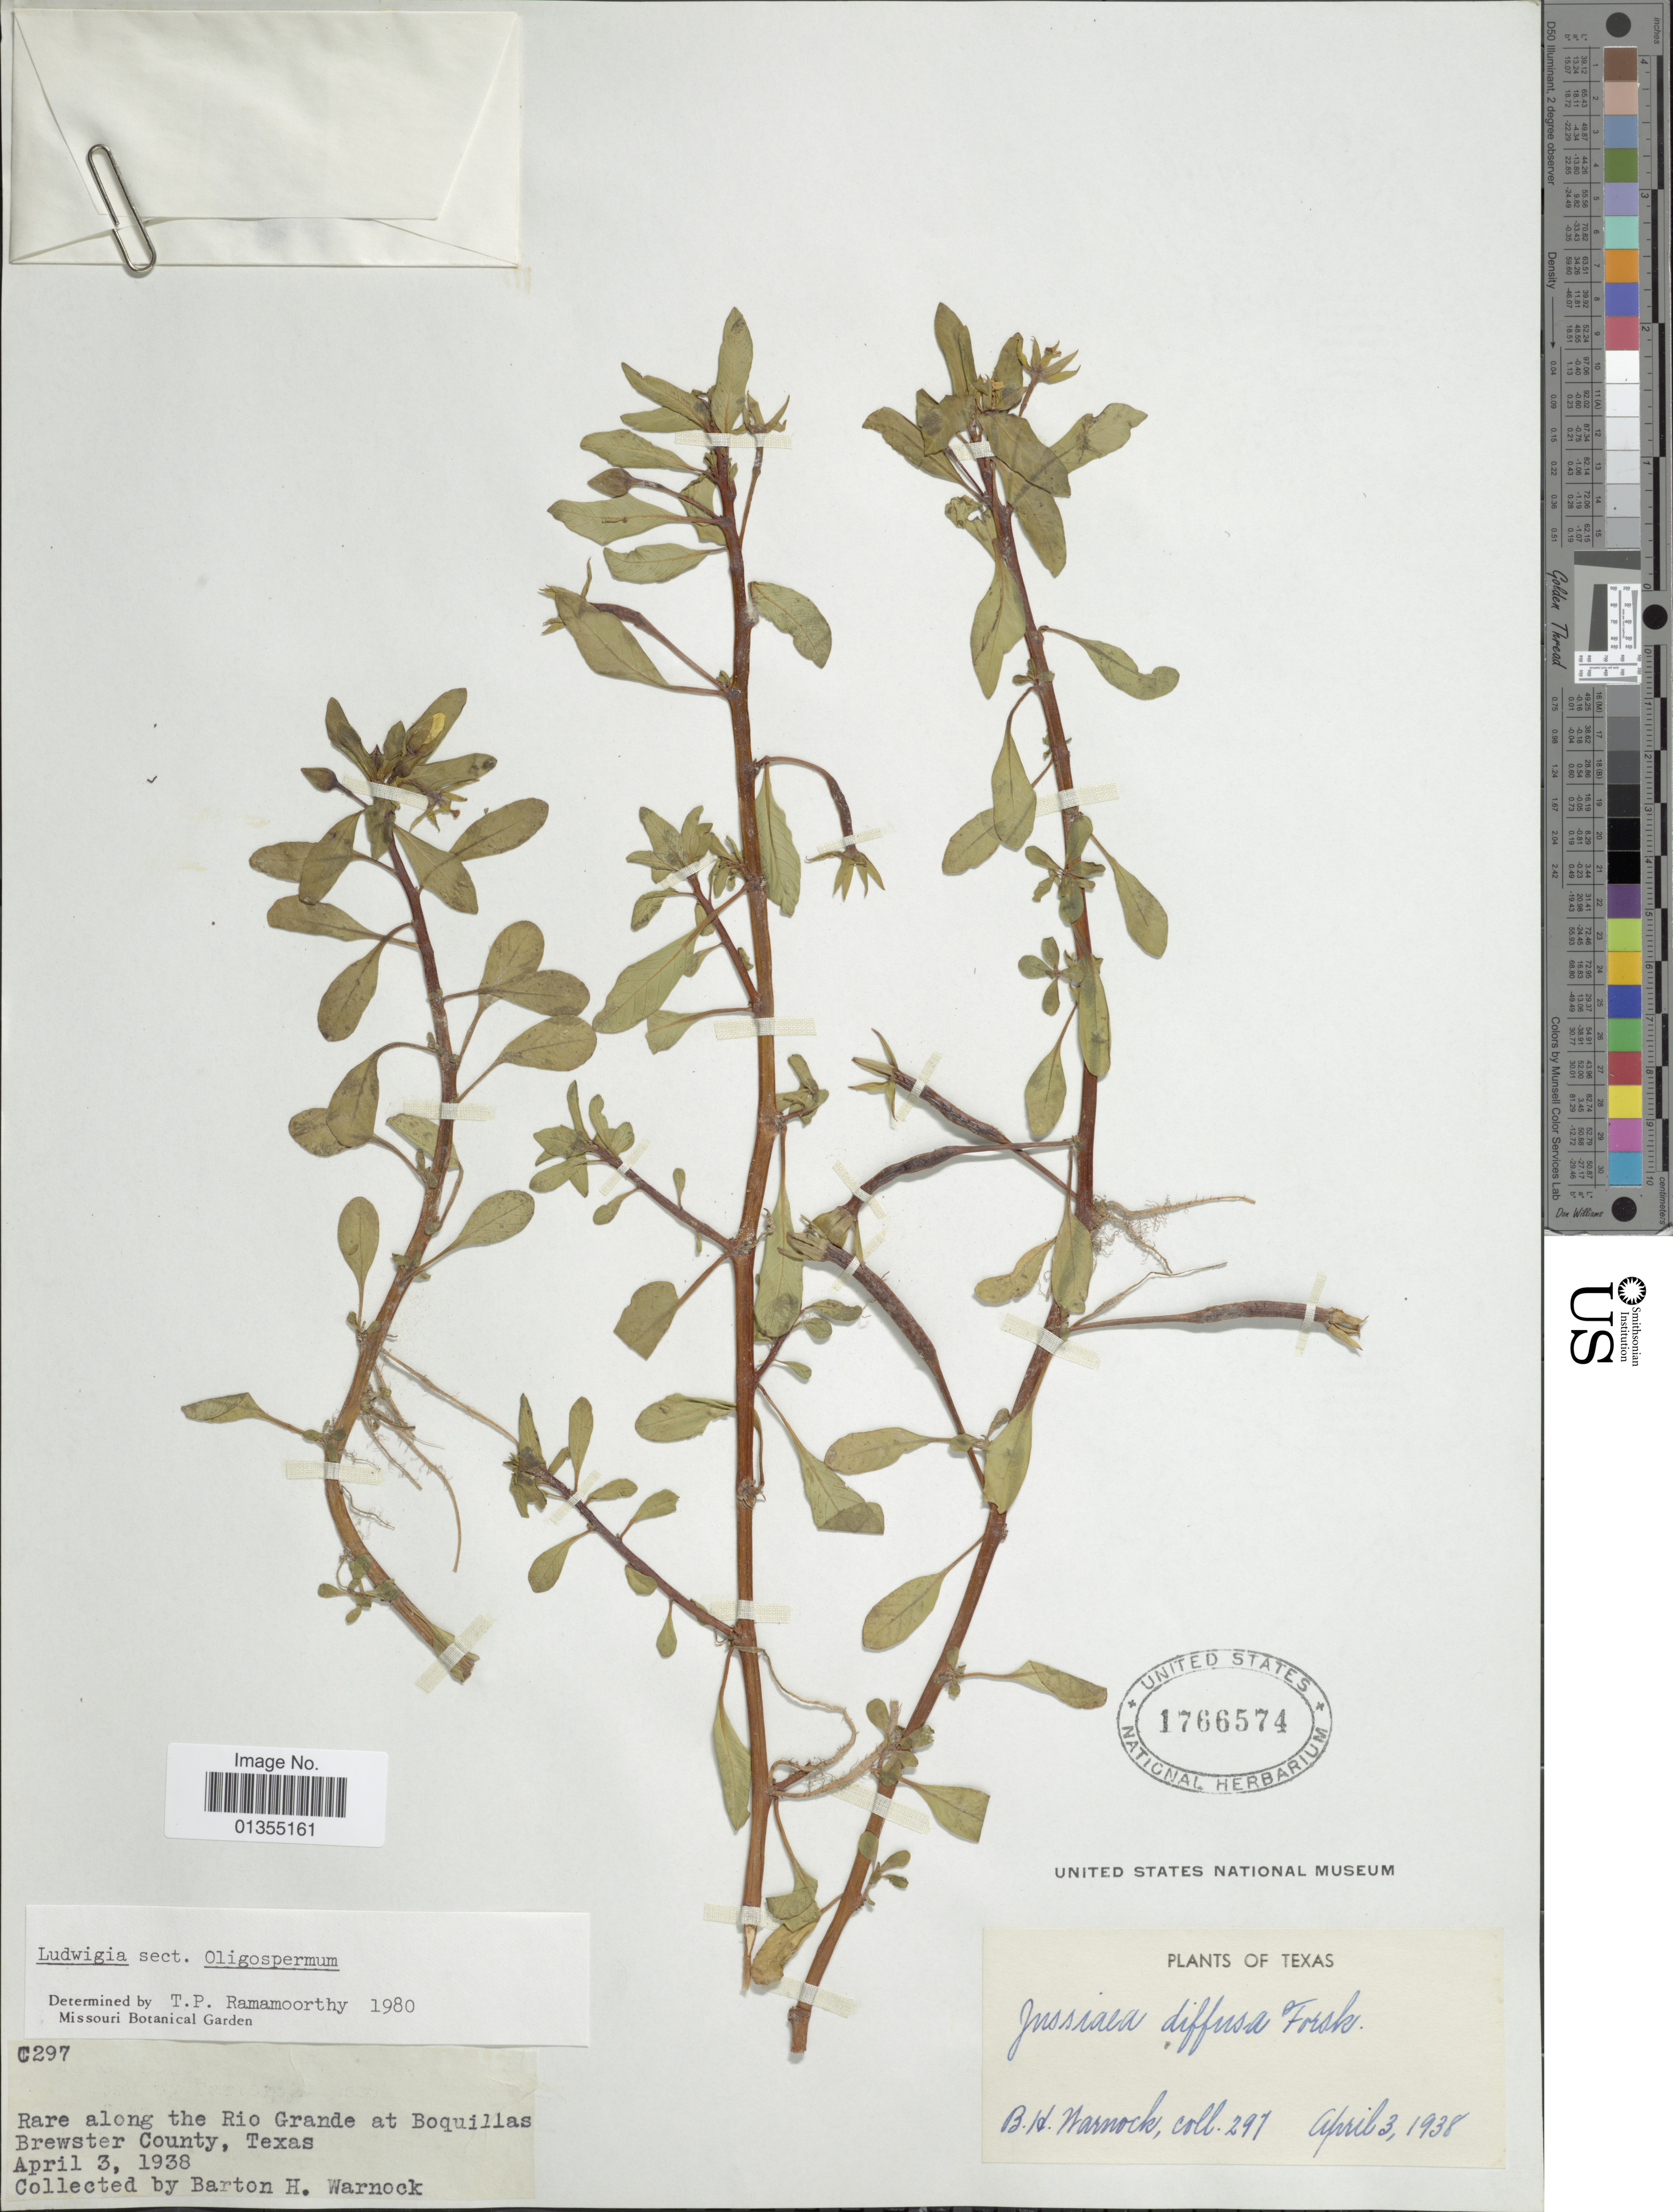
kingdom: Plantae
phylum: Tracheophyta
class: Magnoliopsida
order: Myrtales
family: Onagraceae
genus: Ludwigia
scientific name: Ludwigia stolonifera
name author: (Guill. & Perr.) P.H. Raven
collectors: B. H. Warnock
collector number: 297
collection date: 1938-04-03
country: United States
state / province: Texas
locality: Rare along the Rio Grande at Boquillas, Brewster County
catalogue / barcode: US 1766574